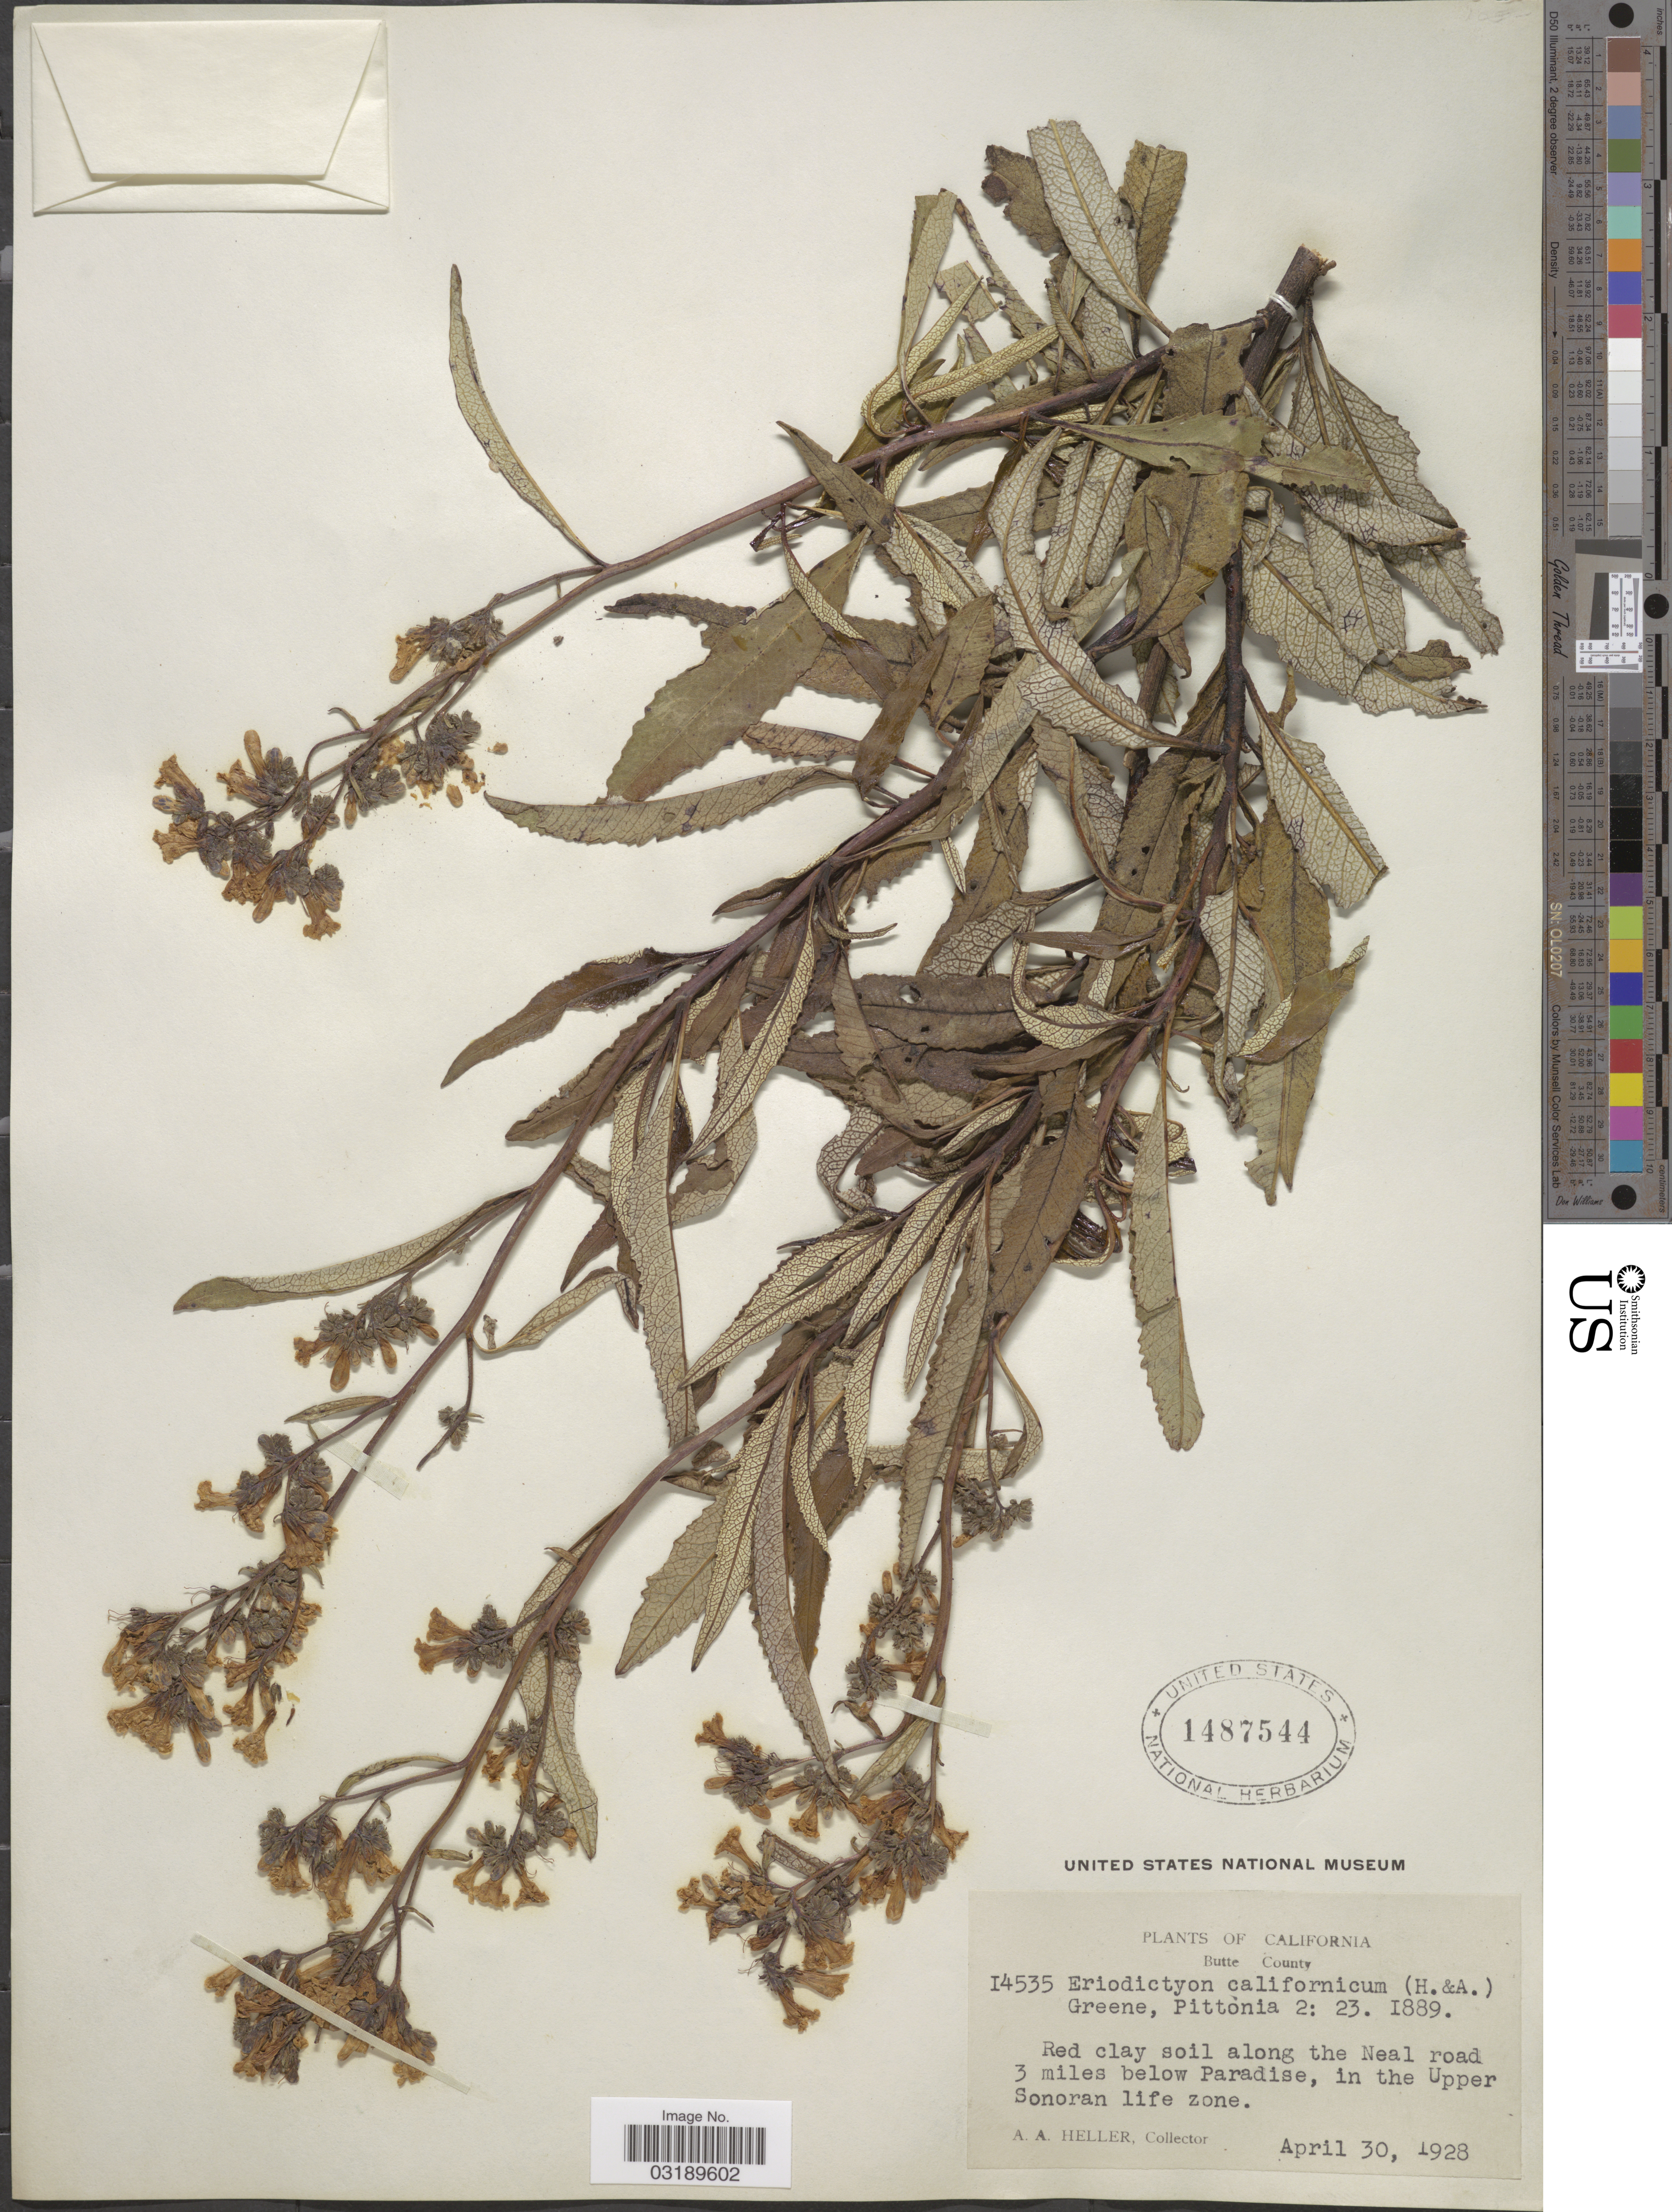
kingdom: Plantae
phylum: Tracheophyta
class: Magnoliopsida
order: Boraginales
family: Namaceae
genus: Eriodictyon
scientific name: Eriodictyon californicum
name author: (Hook. & Arn.) Torr.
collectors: A. A. Heller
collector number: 14535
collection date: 1928-04-30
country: United States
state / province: California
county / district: Butte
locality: Butte County. Along the Neal road 3 miles below Paradise, in the Upper Sonoran life zone.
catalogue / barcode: US 1487544